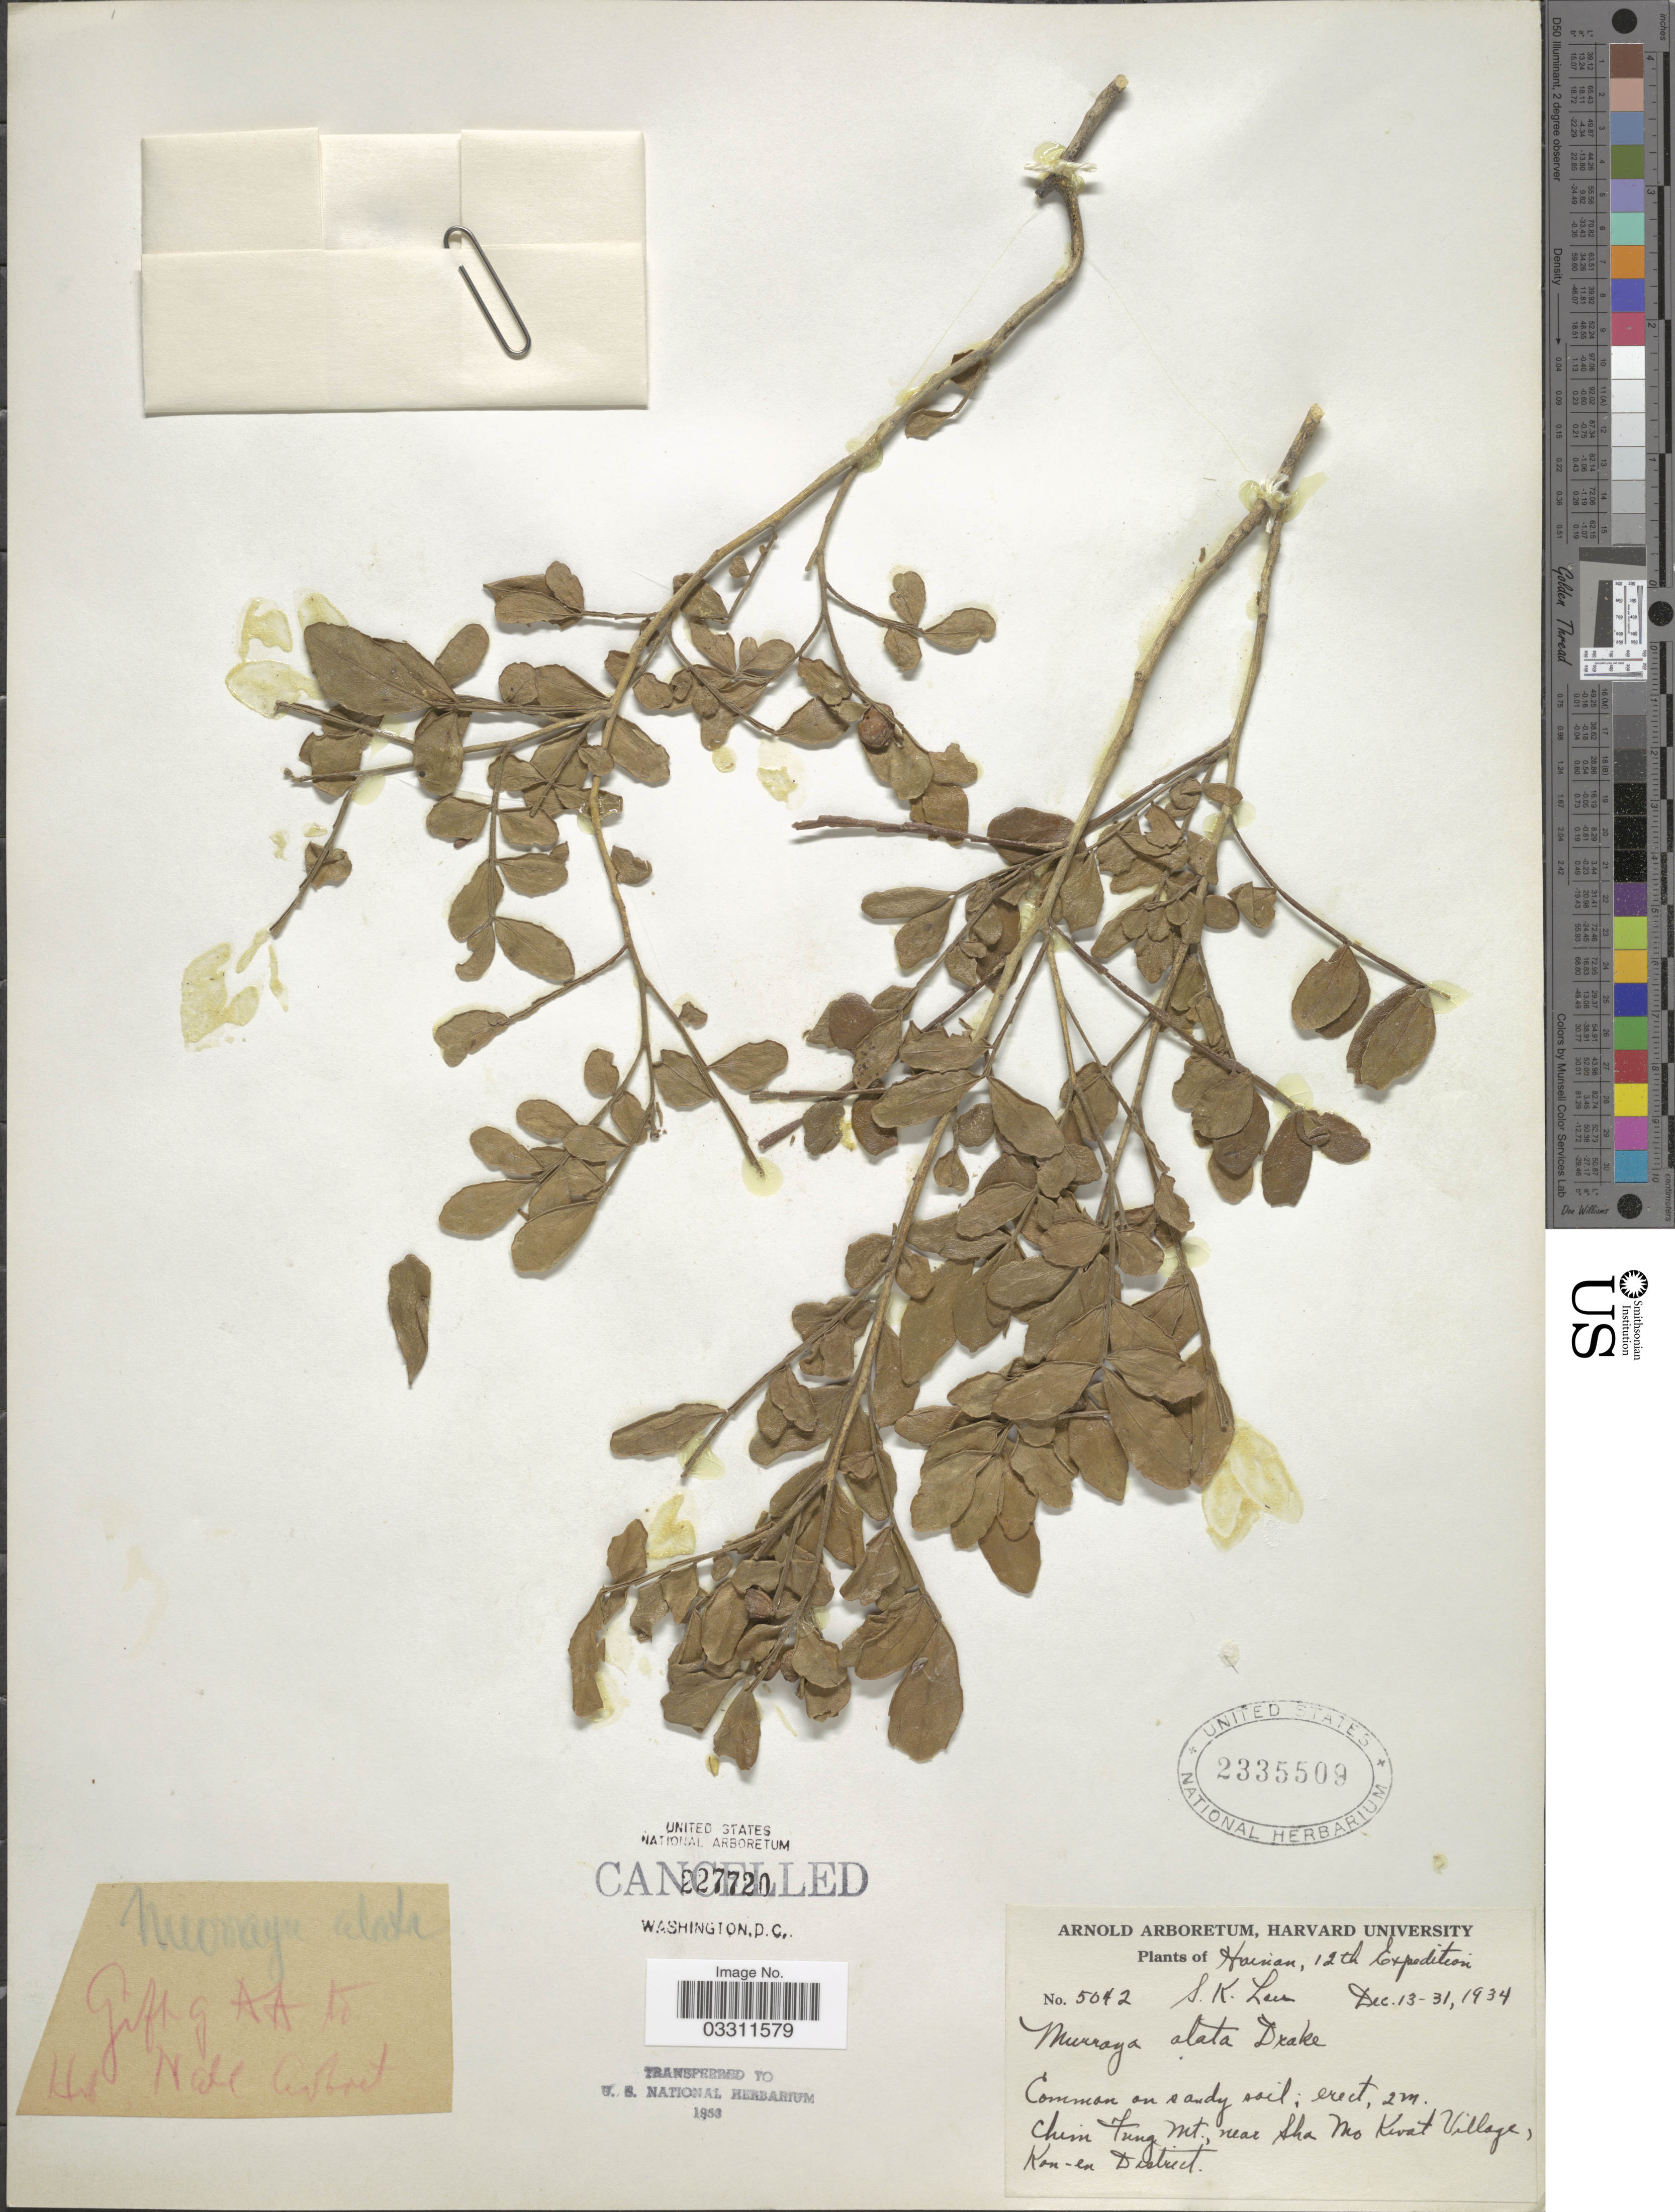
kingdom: Plantae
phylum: Tracheophyta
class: Magnoliopsida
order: Sapindales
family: Rutaceae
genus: Murraya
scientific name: Murraya alata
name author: Drake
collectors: S. K. Lau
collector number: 5042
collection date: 1934-12-13/1934-12-31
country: China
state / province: Hainan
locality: Chin Fung [interpreted] Mt., near Sha Mo Kwat Village, Kon-en District.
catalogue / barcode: US 2335509